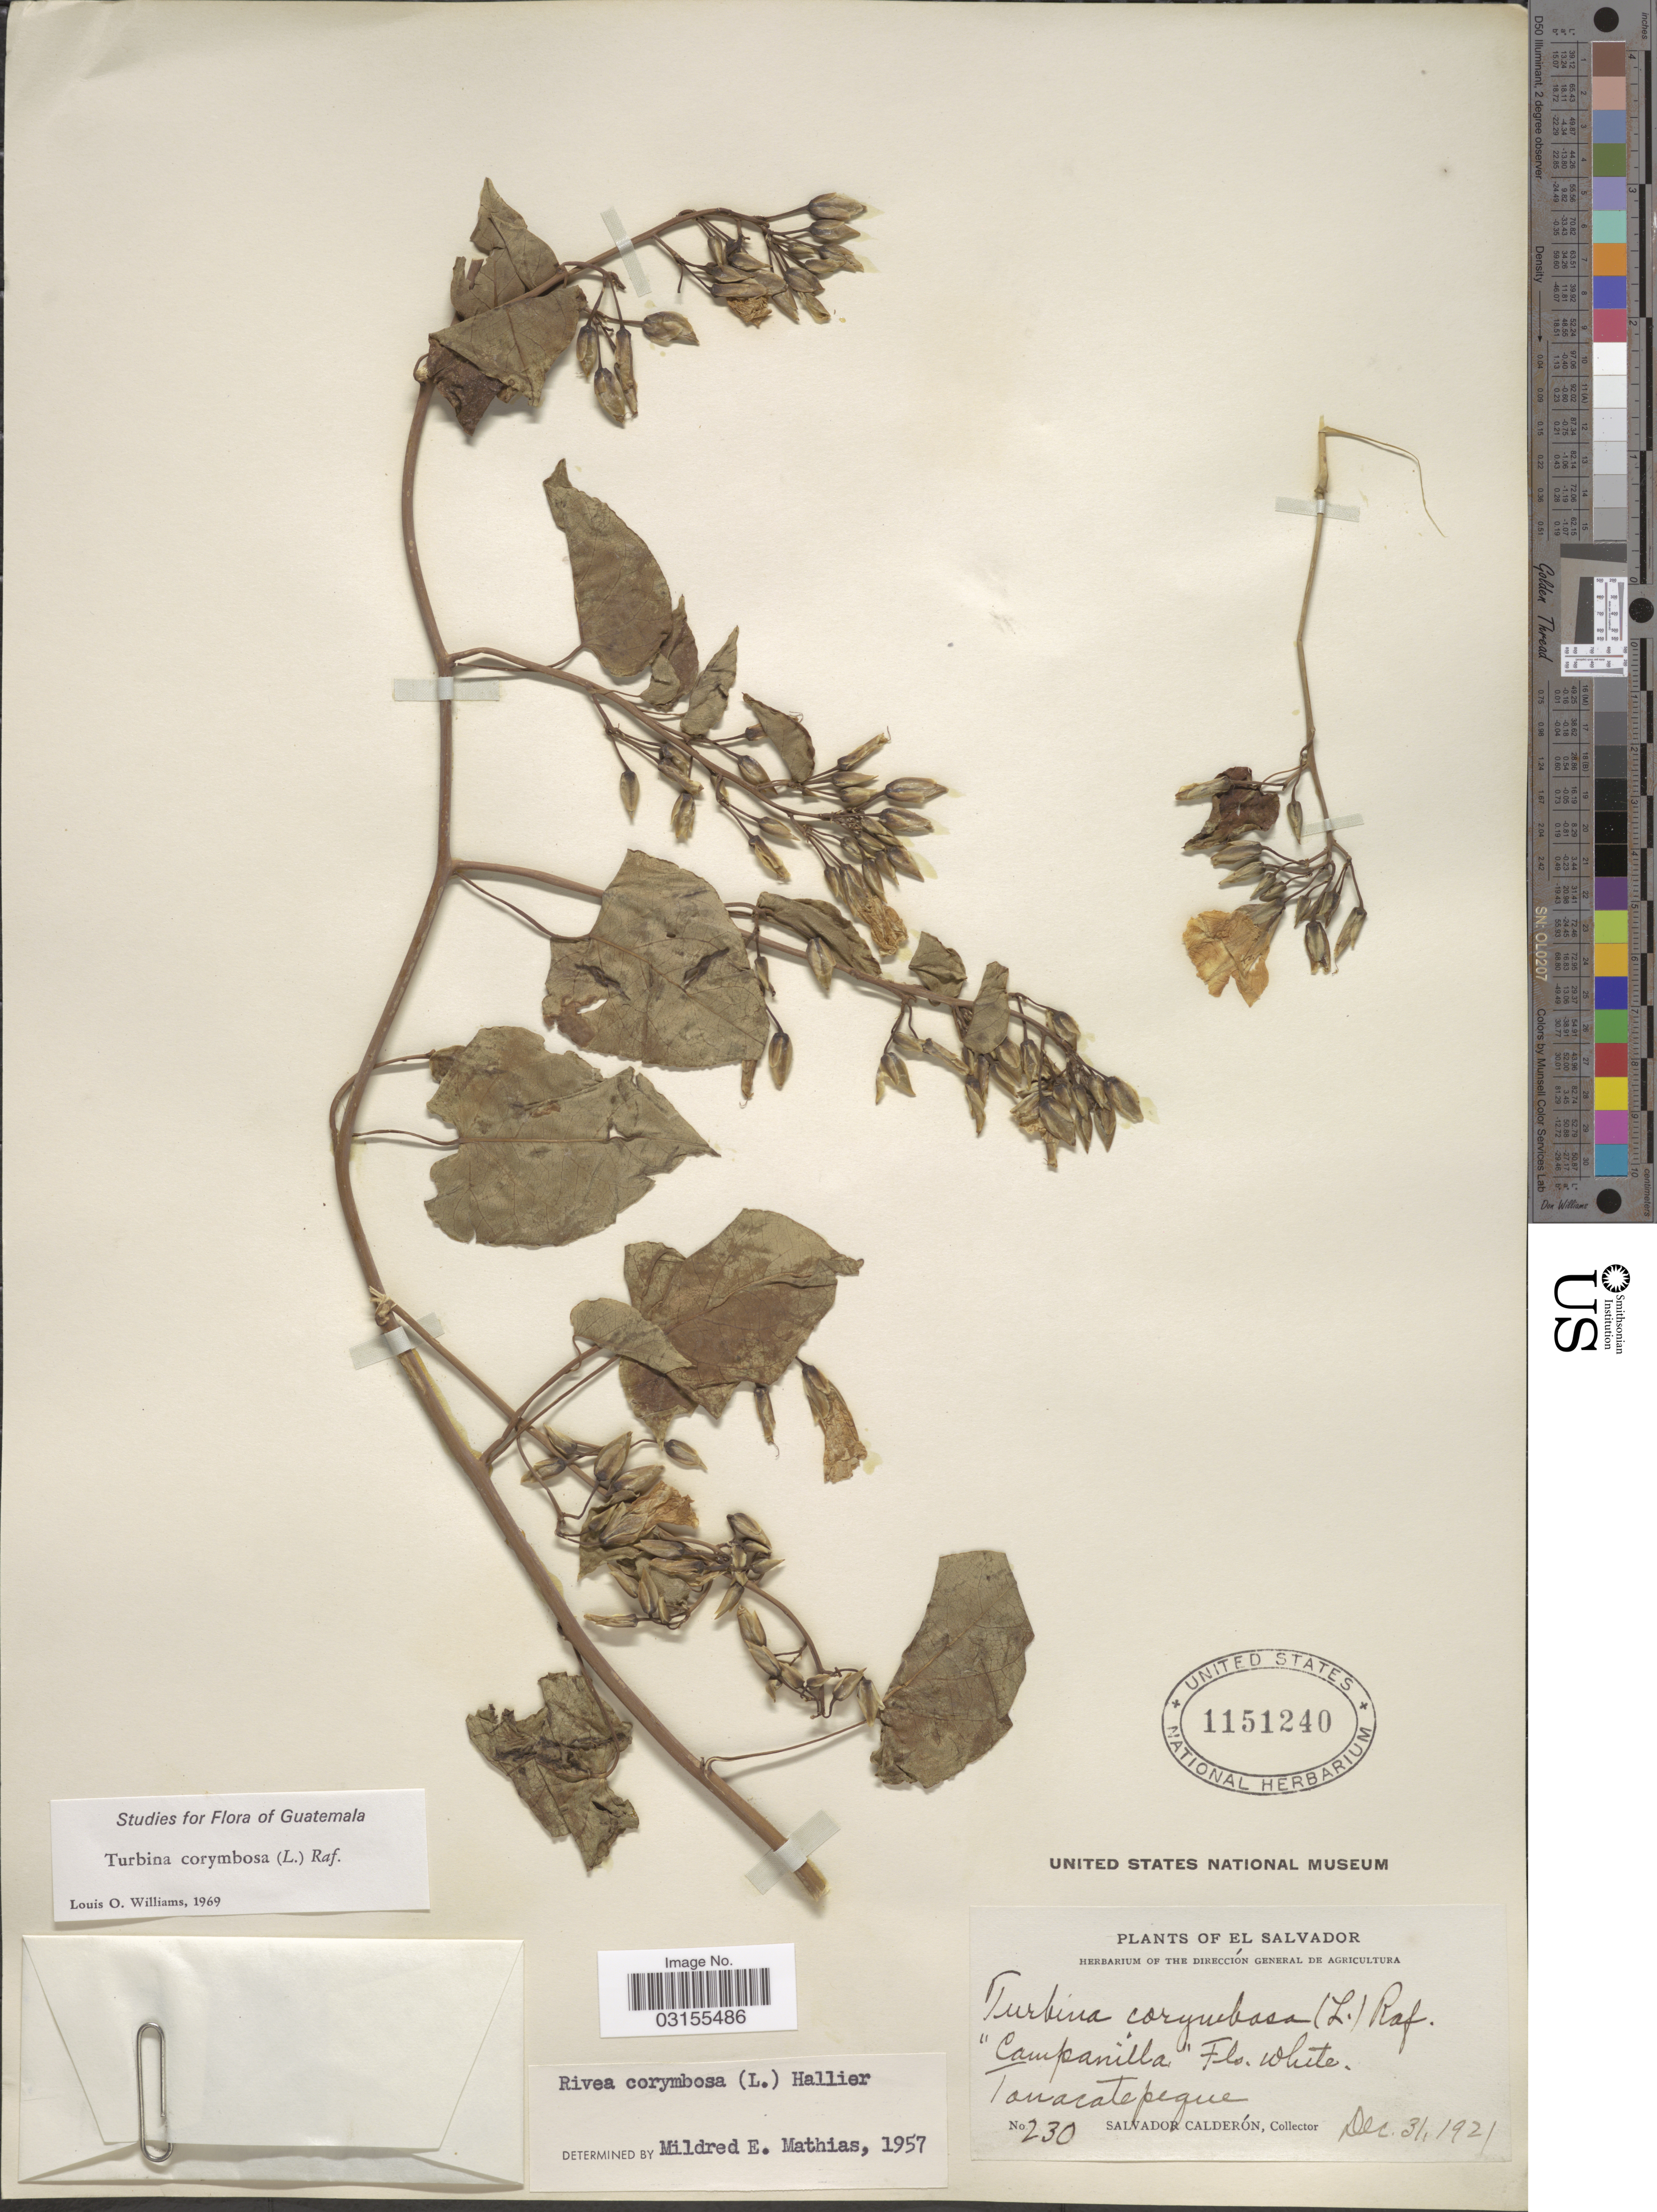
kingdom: Plantae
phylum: Tracheophyta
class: Magnoliopsida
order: Solanales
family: Convolvulaceae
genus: Turbina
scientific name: Turbina corymbosa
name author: (L.) Raf.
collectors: S. Calderón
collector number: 230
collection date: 1921-12-31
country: El Salvador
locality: Tonacatepeque.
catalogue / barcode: US 1151240